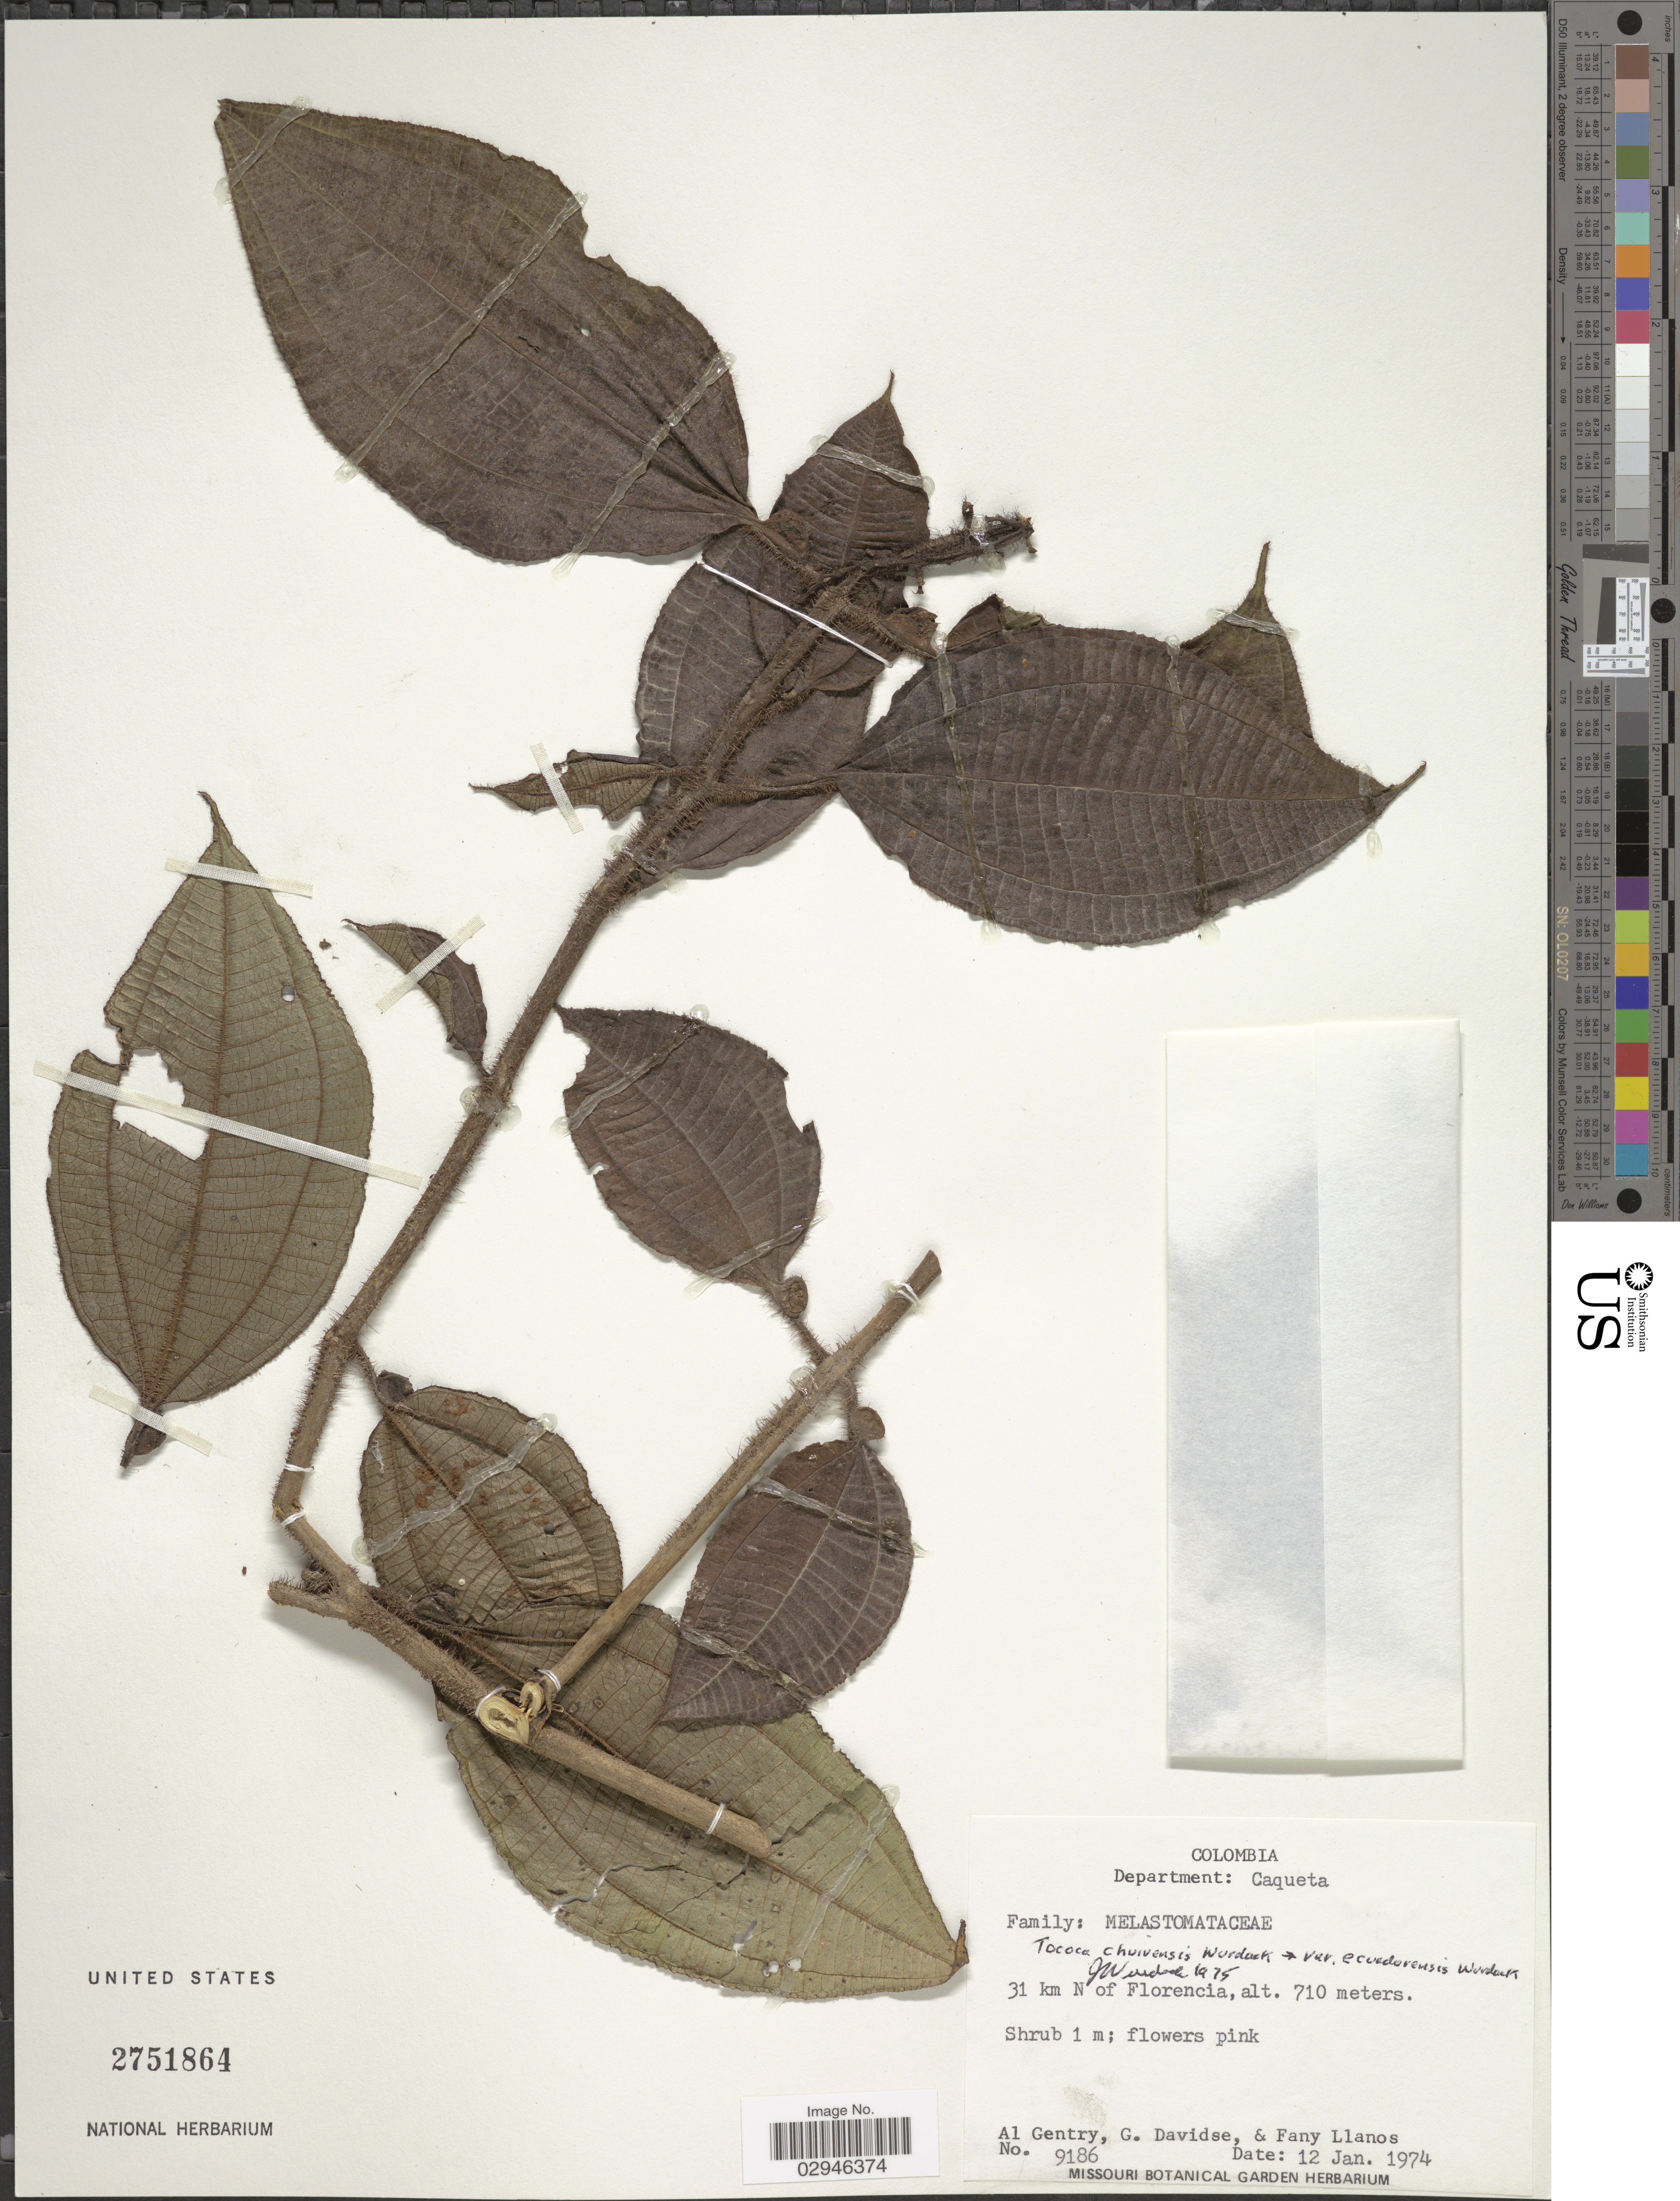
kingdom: Plantae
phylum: Tracheophyta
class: Magnoliopsida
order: Myrtales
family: Melastomataceae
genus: Tococa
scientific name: Tococa chuivensis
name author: Wurdack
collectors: A. H. Gentry, G. Davidse & F. Llanos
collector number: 9186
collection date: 1974-01-12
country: Colombia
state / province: Caquetá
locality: Department: Caqueta, 31 km N of Florencia.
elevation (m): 710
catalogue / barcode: US 2751864